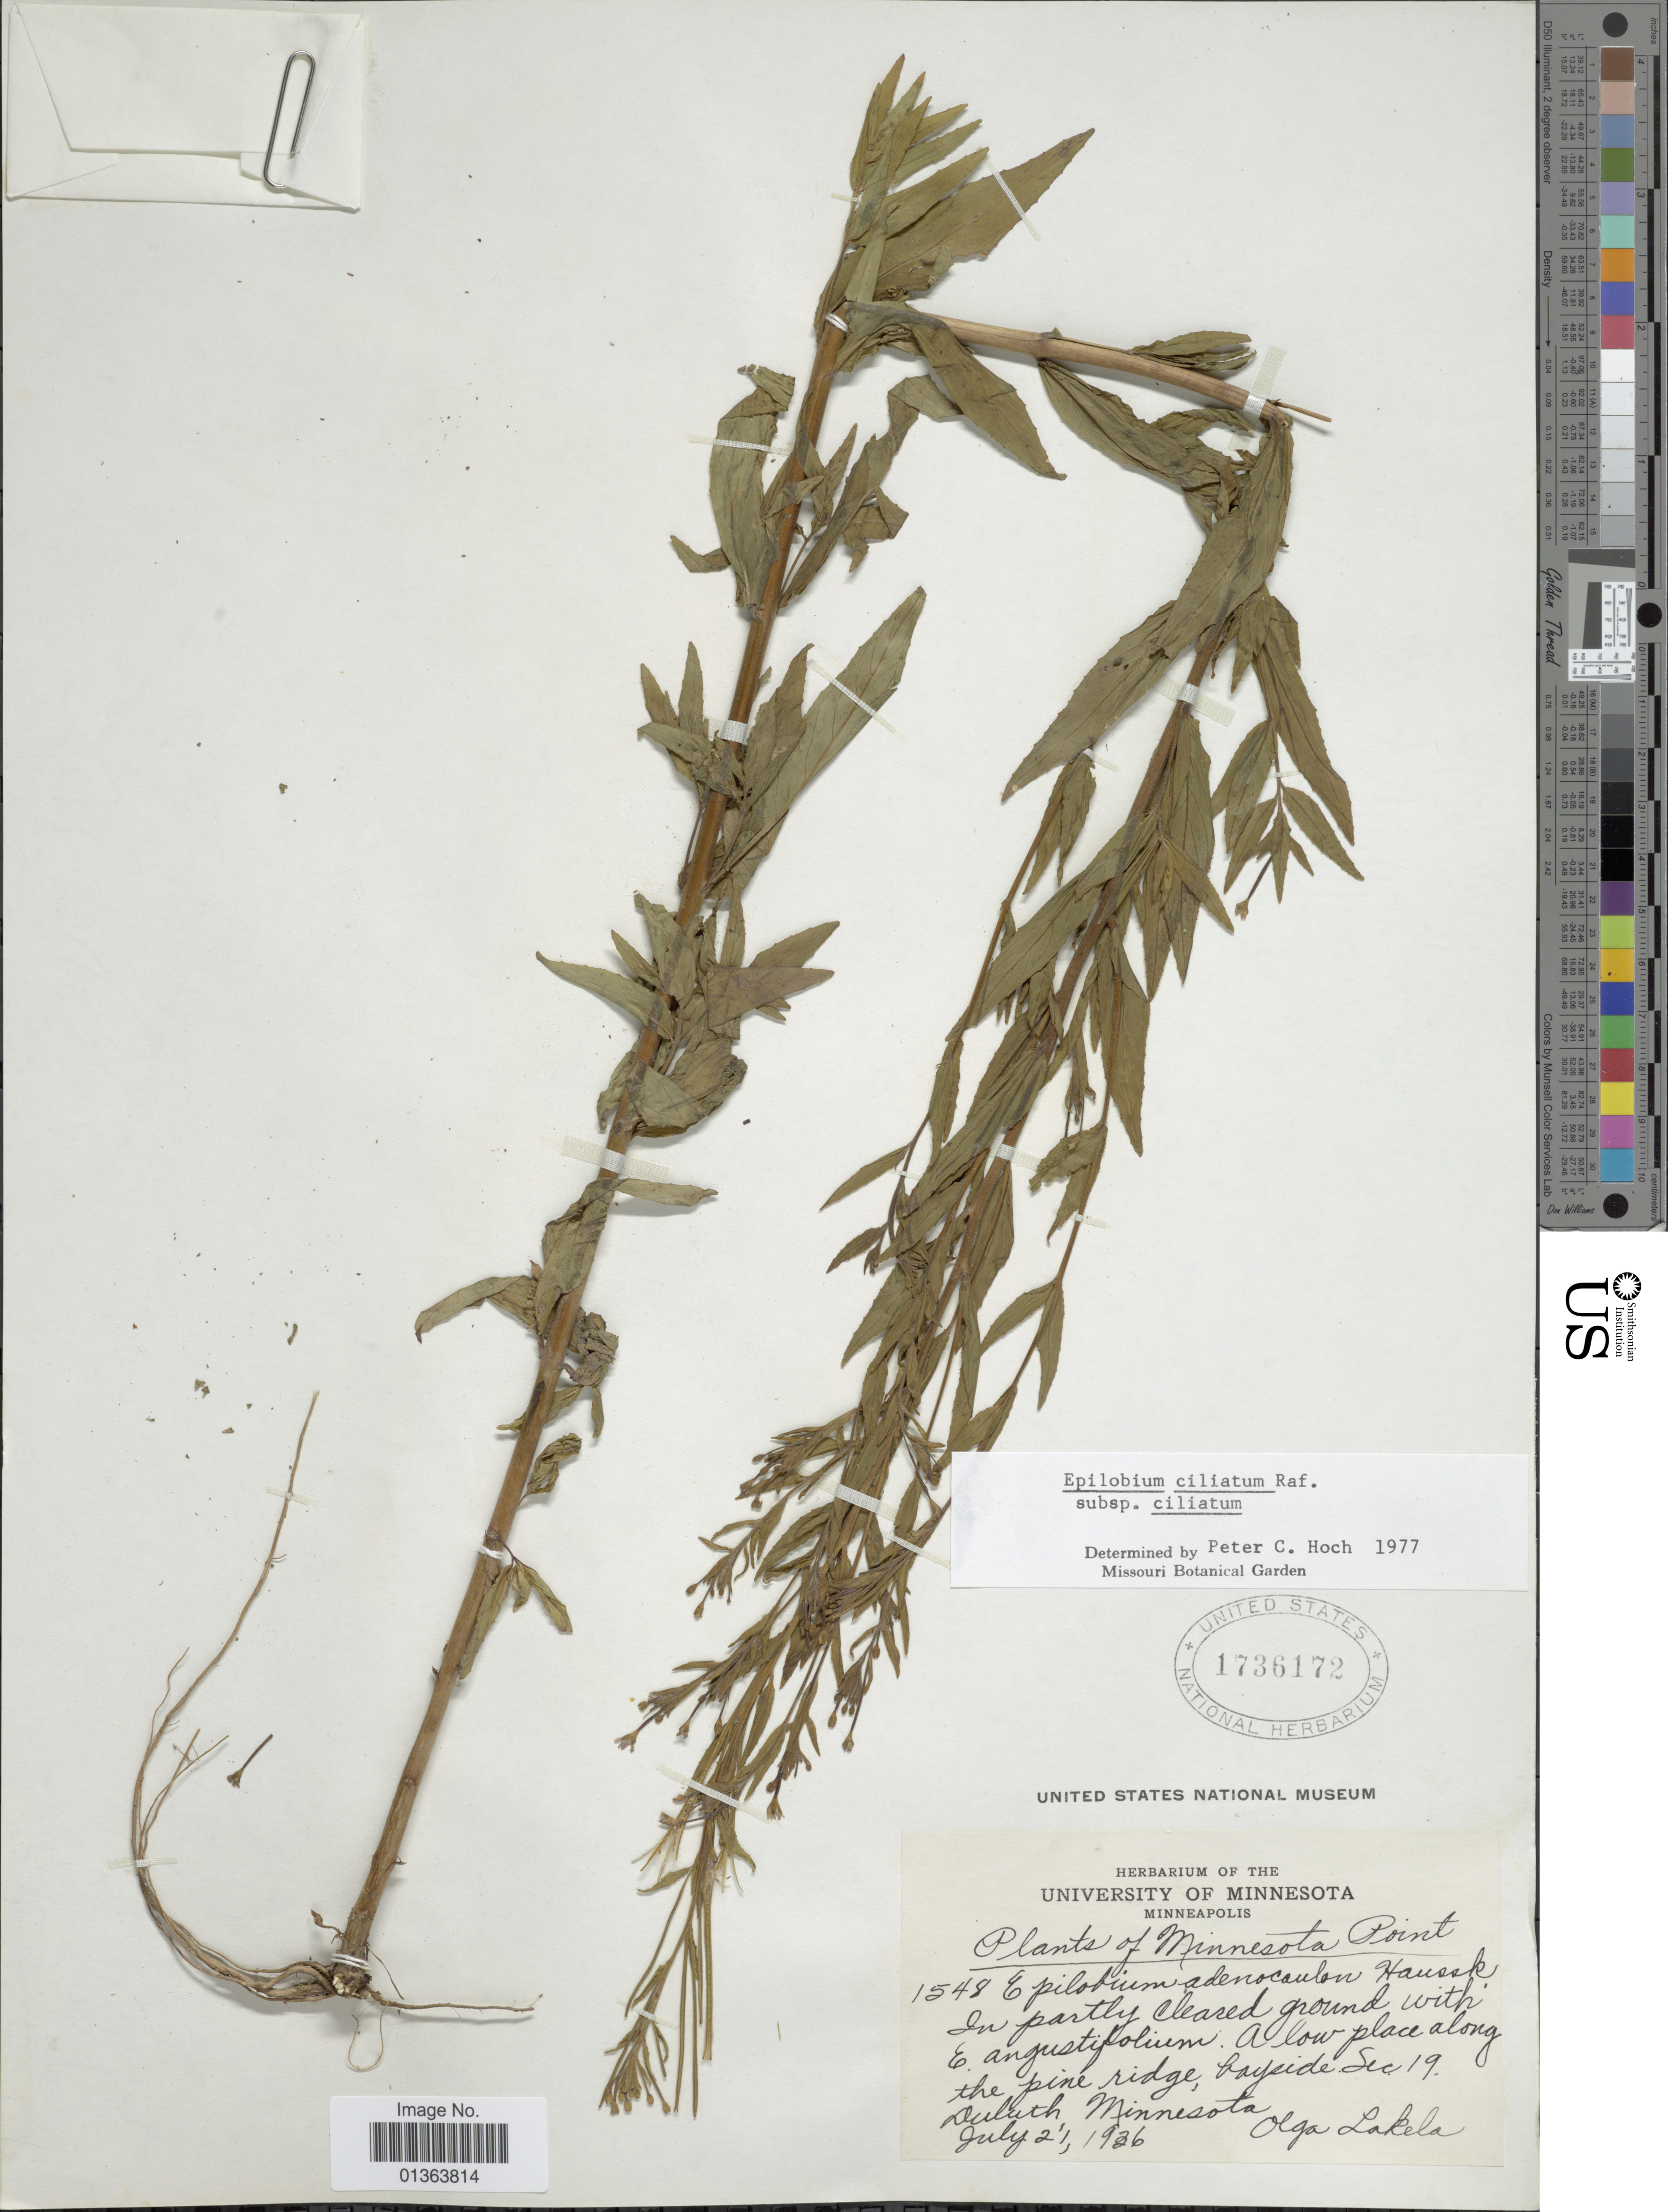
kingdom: Plantae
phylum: Tracheophyta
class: Magnoliopsida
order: Myrtales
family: Onagraceae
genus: Epilobium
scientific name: Epilobium ciliatum subsp. ciliatum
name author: Raf.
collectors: O. K. Lakela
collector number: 1548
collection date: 1936-07-21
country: United States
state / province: Minnesota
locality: Duluth.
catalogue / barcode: US 1736172